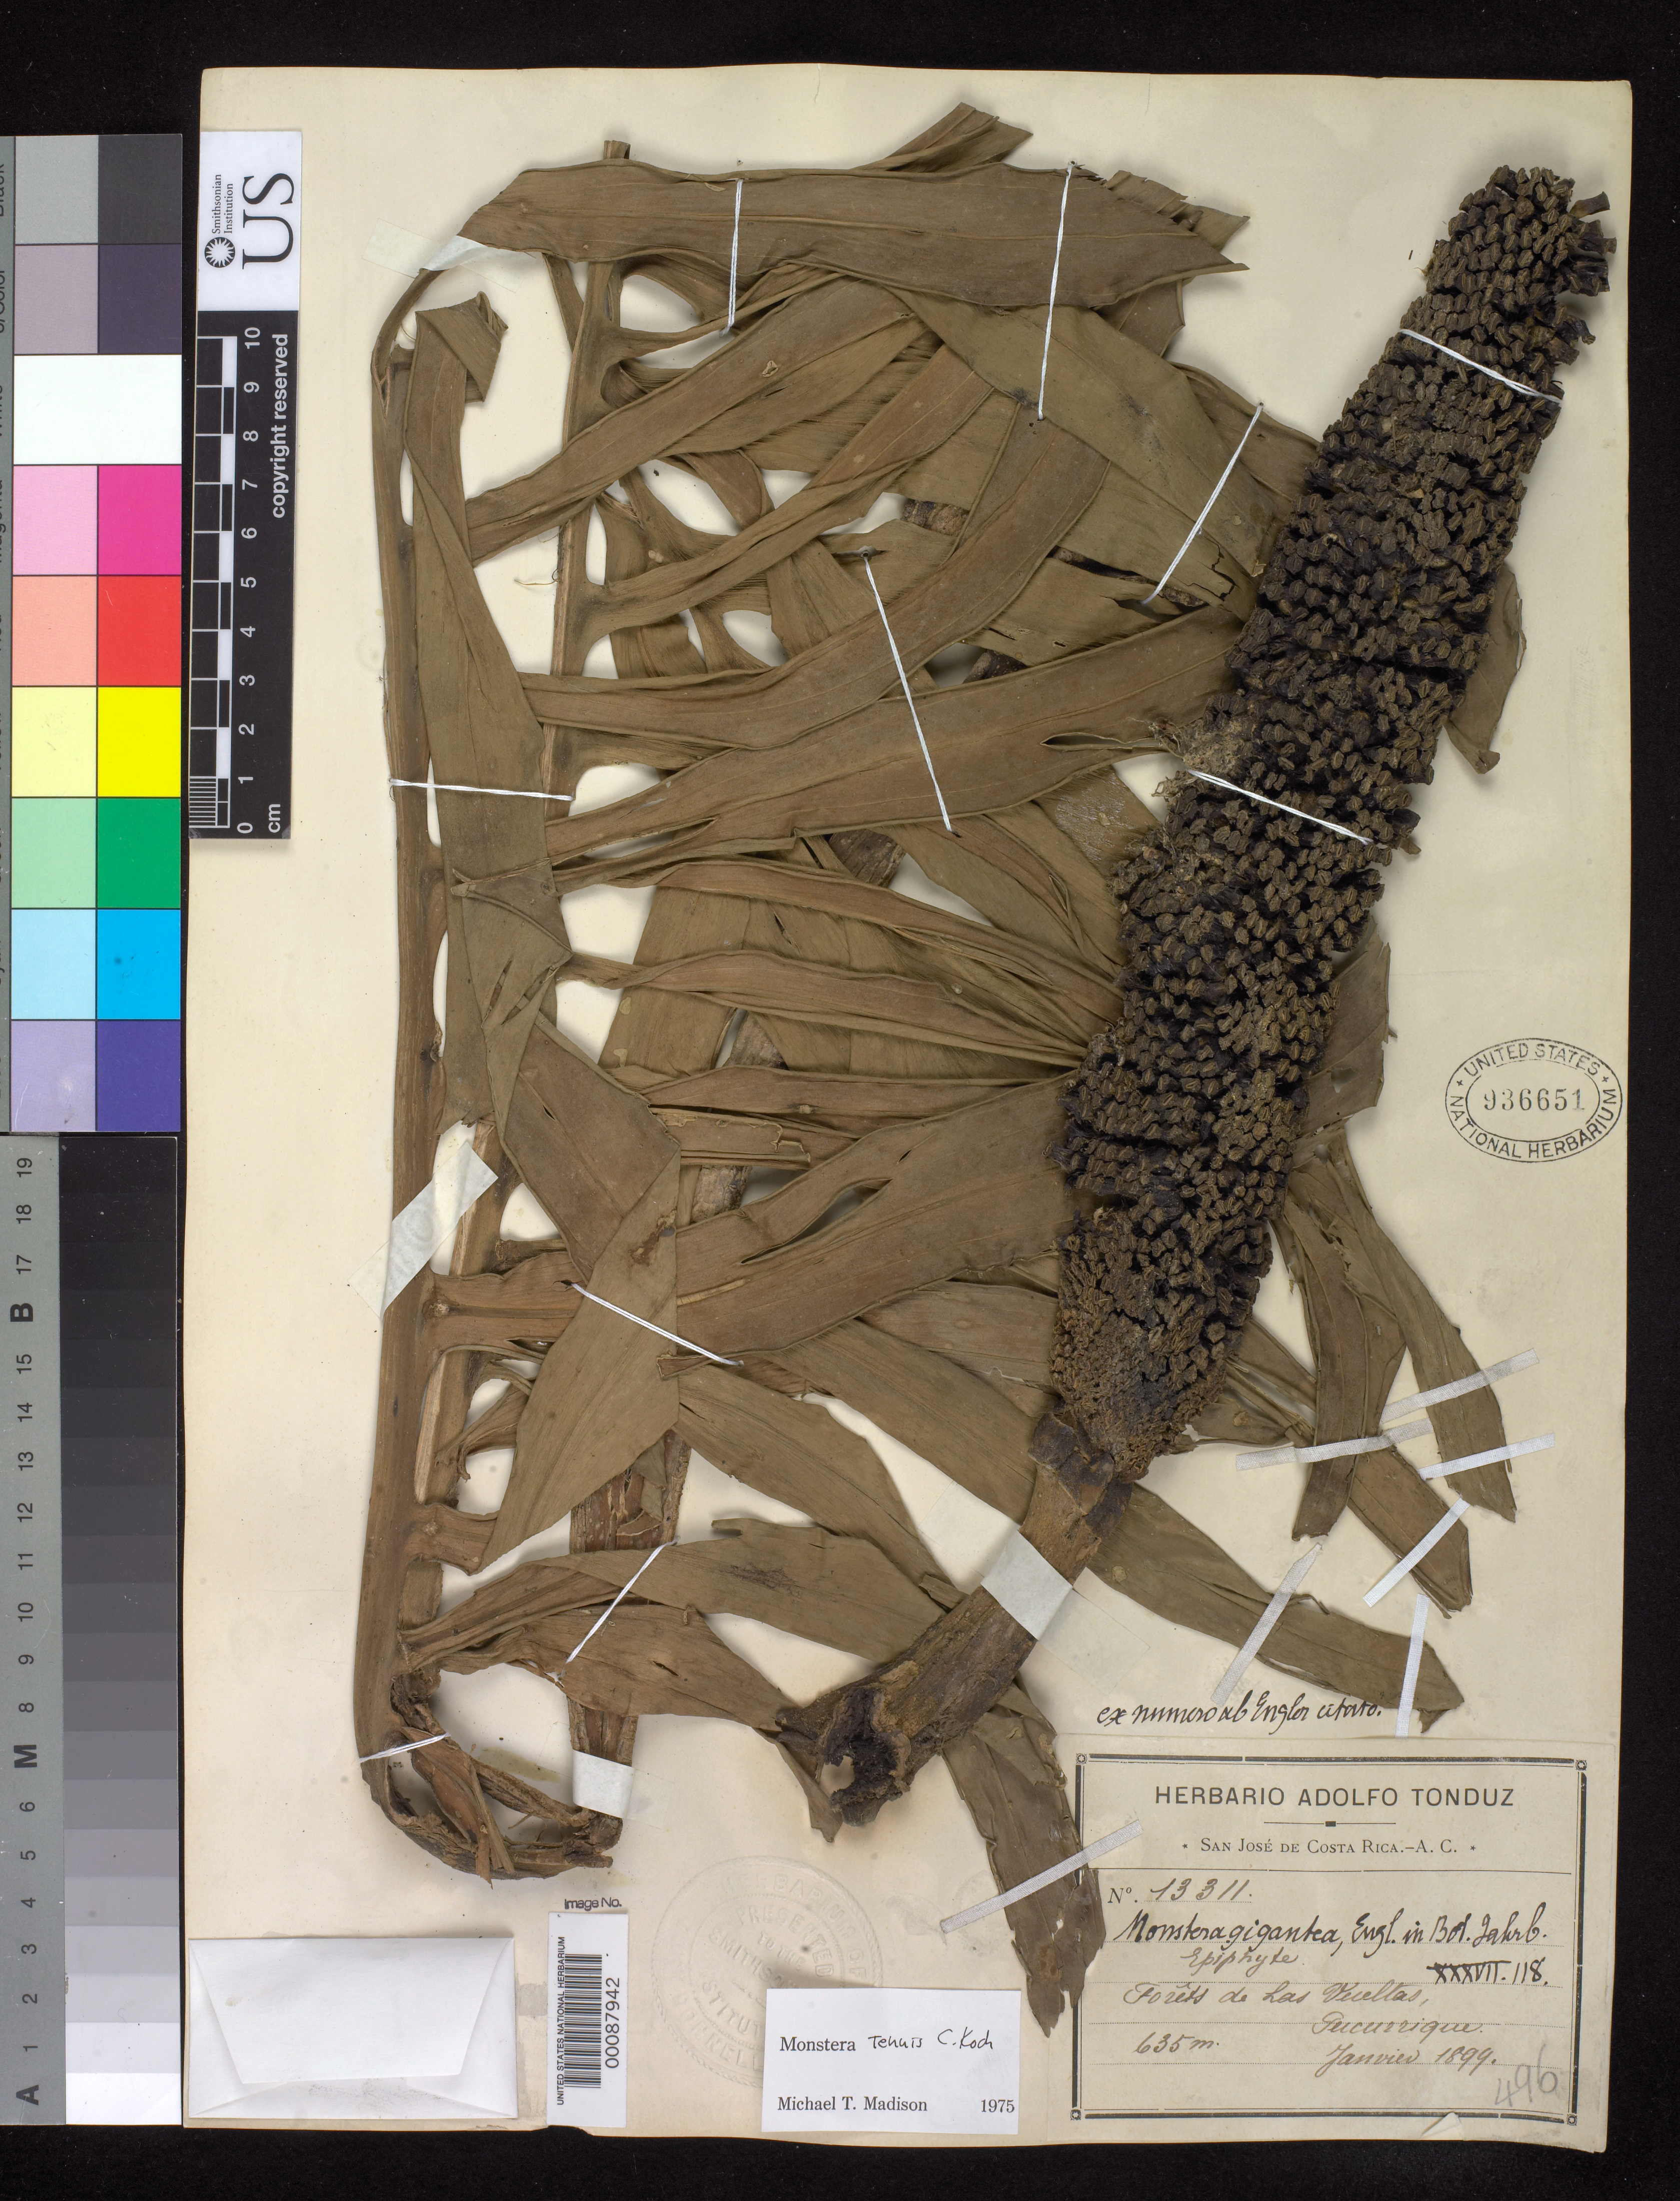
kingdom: Plantae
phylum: Tracheophyta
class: Liliopsida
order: Alismatales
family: Araceae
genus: Monstera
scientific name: Monstera gigantea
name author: Engl.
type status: Isotype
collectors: A. Tonduz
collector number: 13311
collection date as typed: Jan 1899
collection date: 1899-01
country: Costa Rica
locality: Tucurrique, near Las Vueltas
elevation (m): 635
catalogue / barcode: US 936651